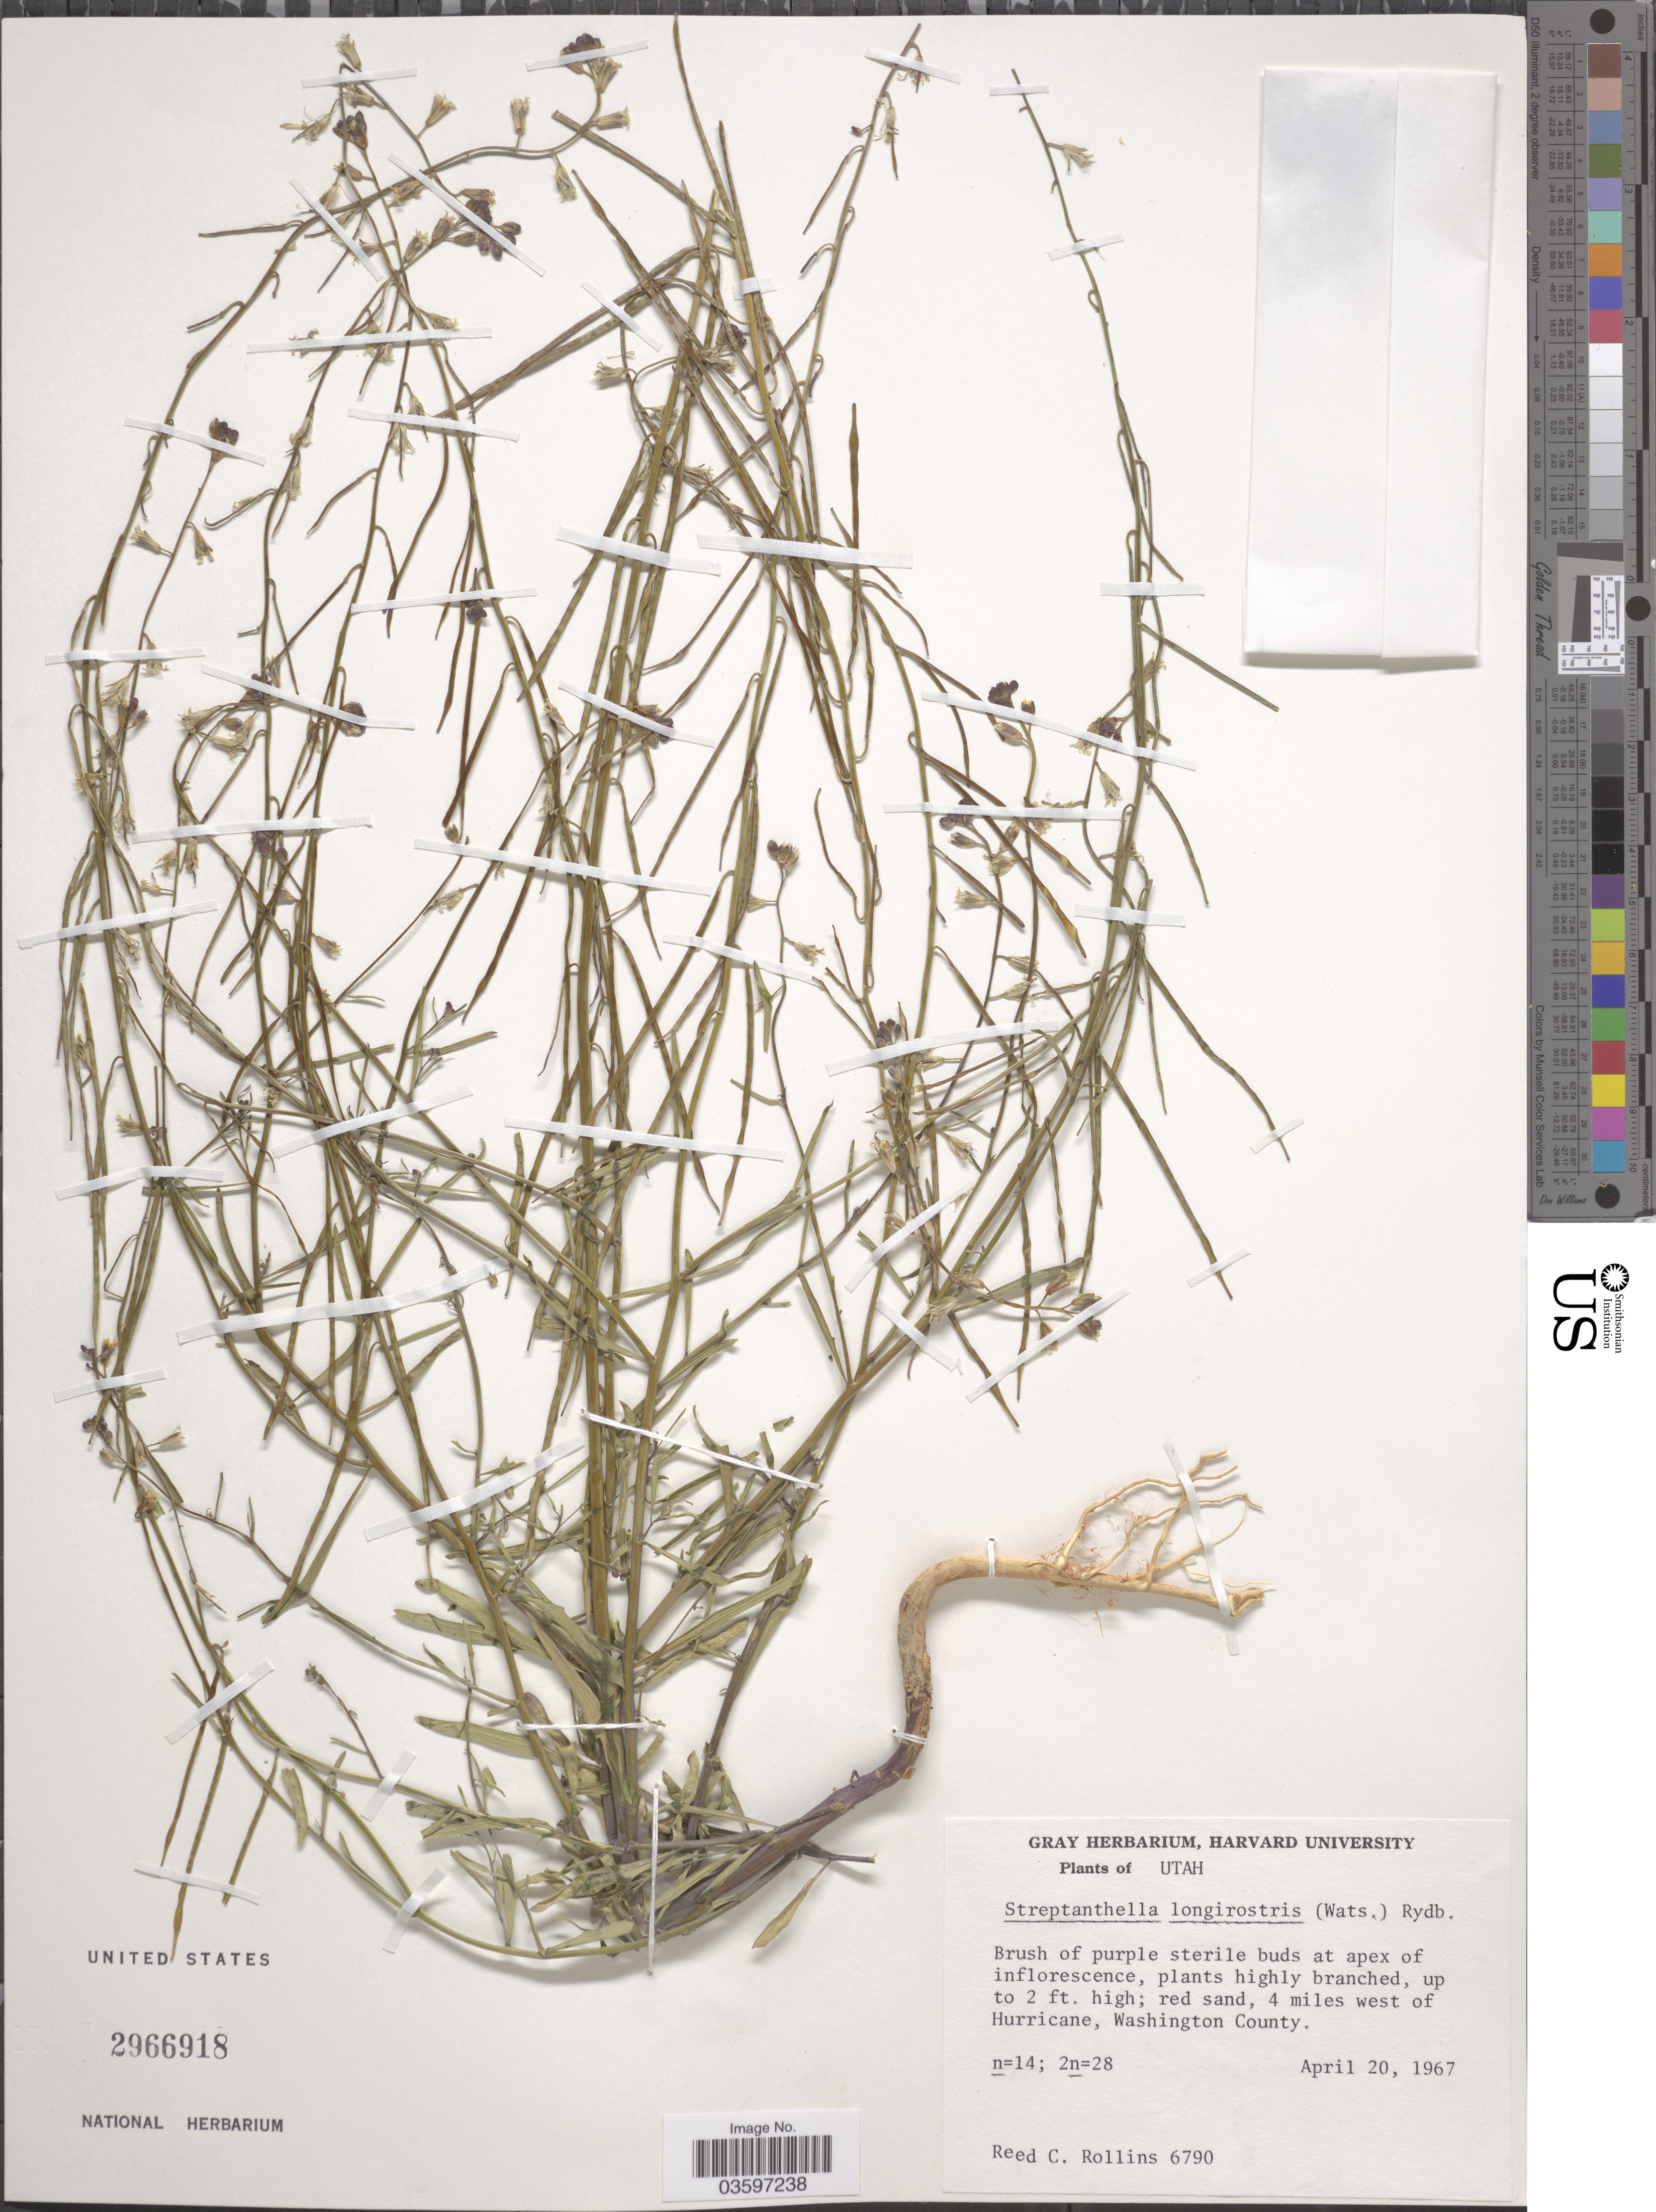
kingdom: Plantae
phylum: Tracheophyta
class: Magnoliopsida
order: Brassicales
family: Brassicaceae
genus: Streptanthella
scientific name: Streptanthella longirostris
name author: (S. Watson) Rydb.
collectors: R. C. Rollins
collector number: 6790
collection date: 1967-04-20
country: United States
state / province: Utah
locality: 4 miles west of Hurricane, Washington County.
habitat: red sand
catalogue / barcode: US 2966918